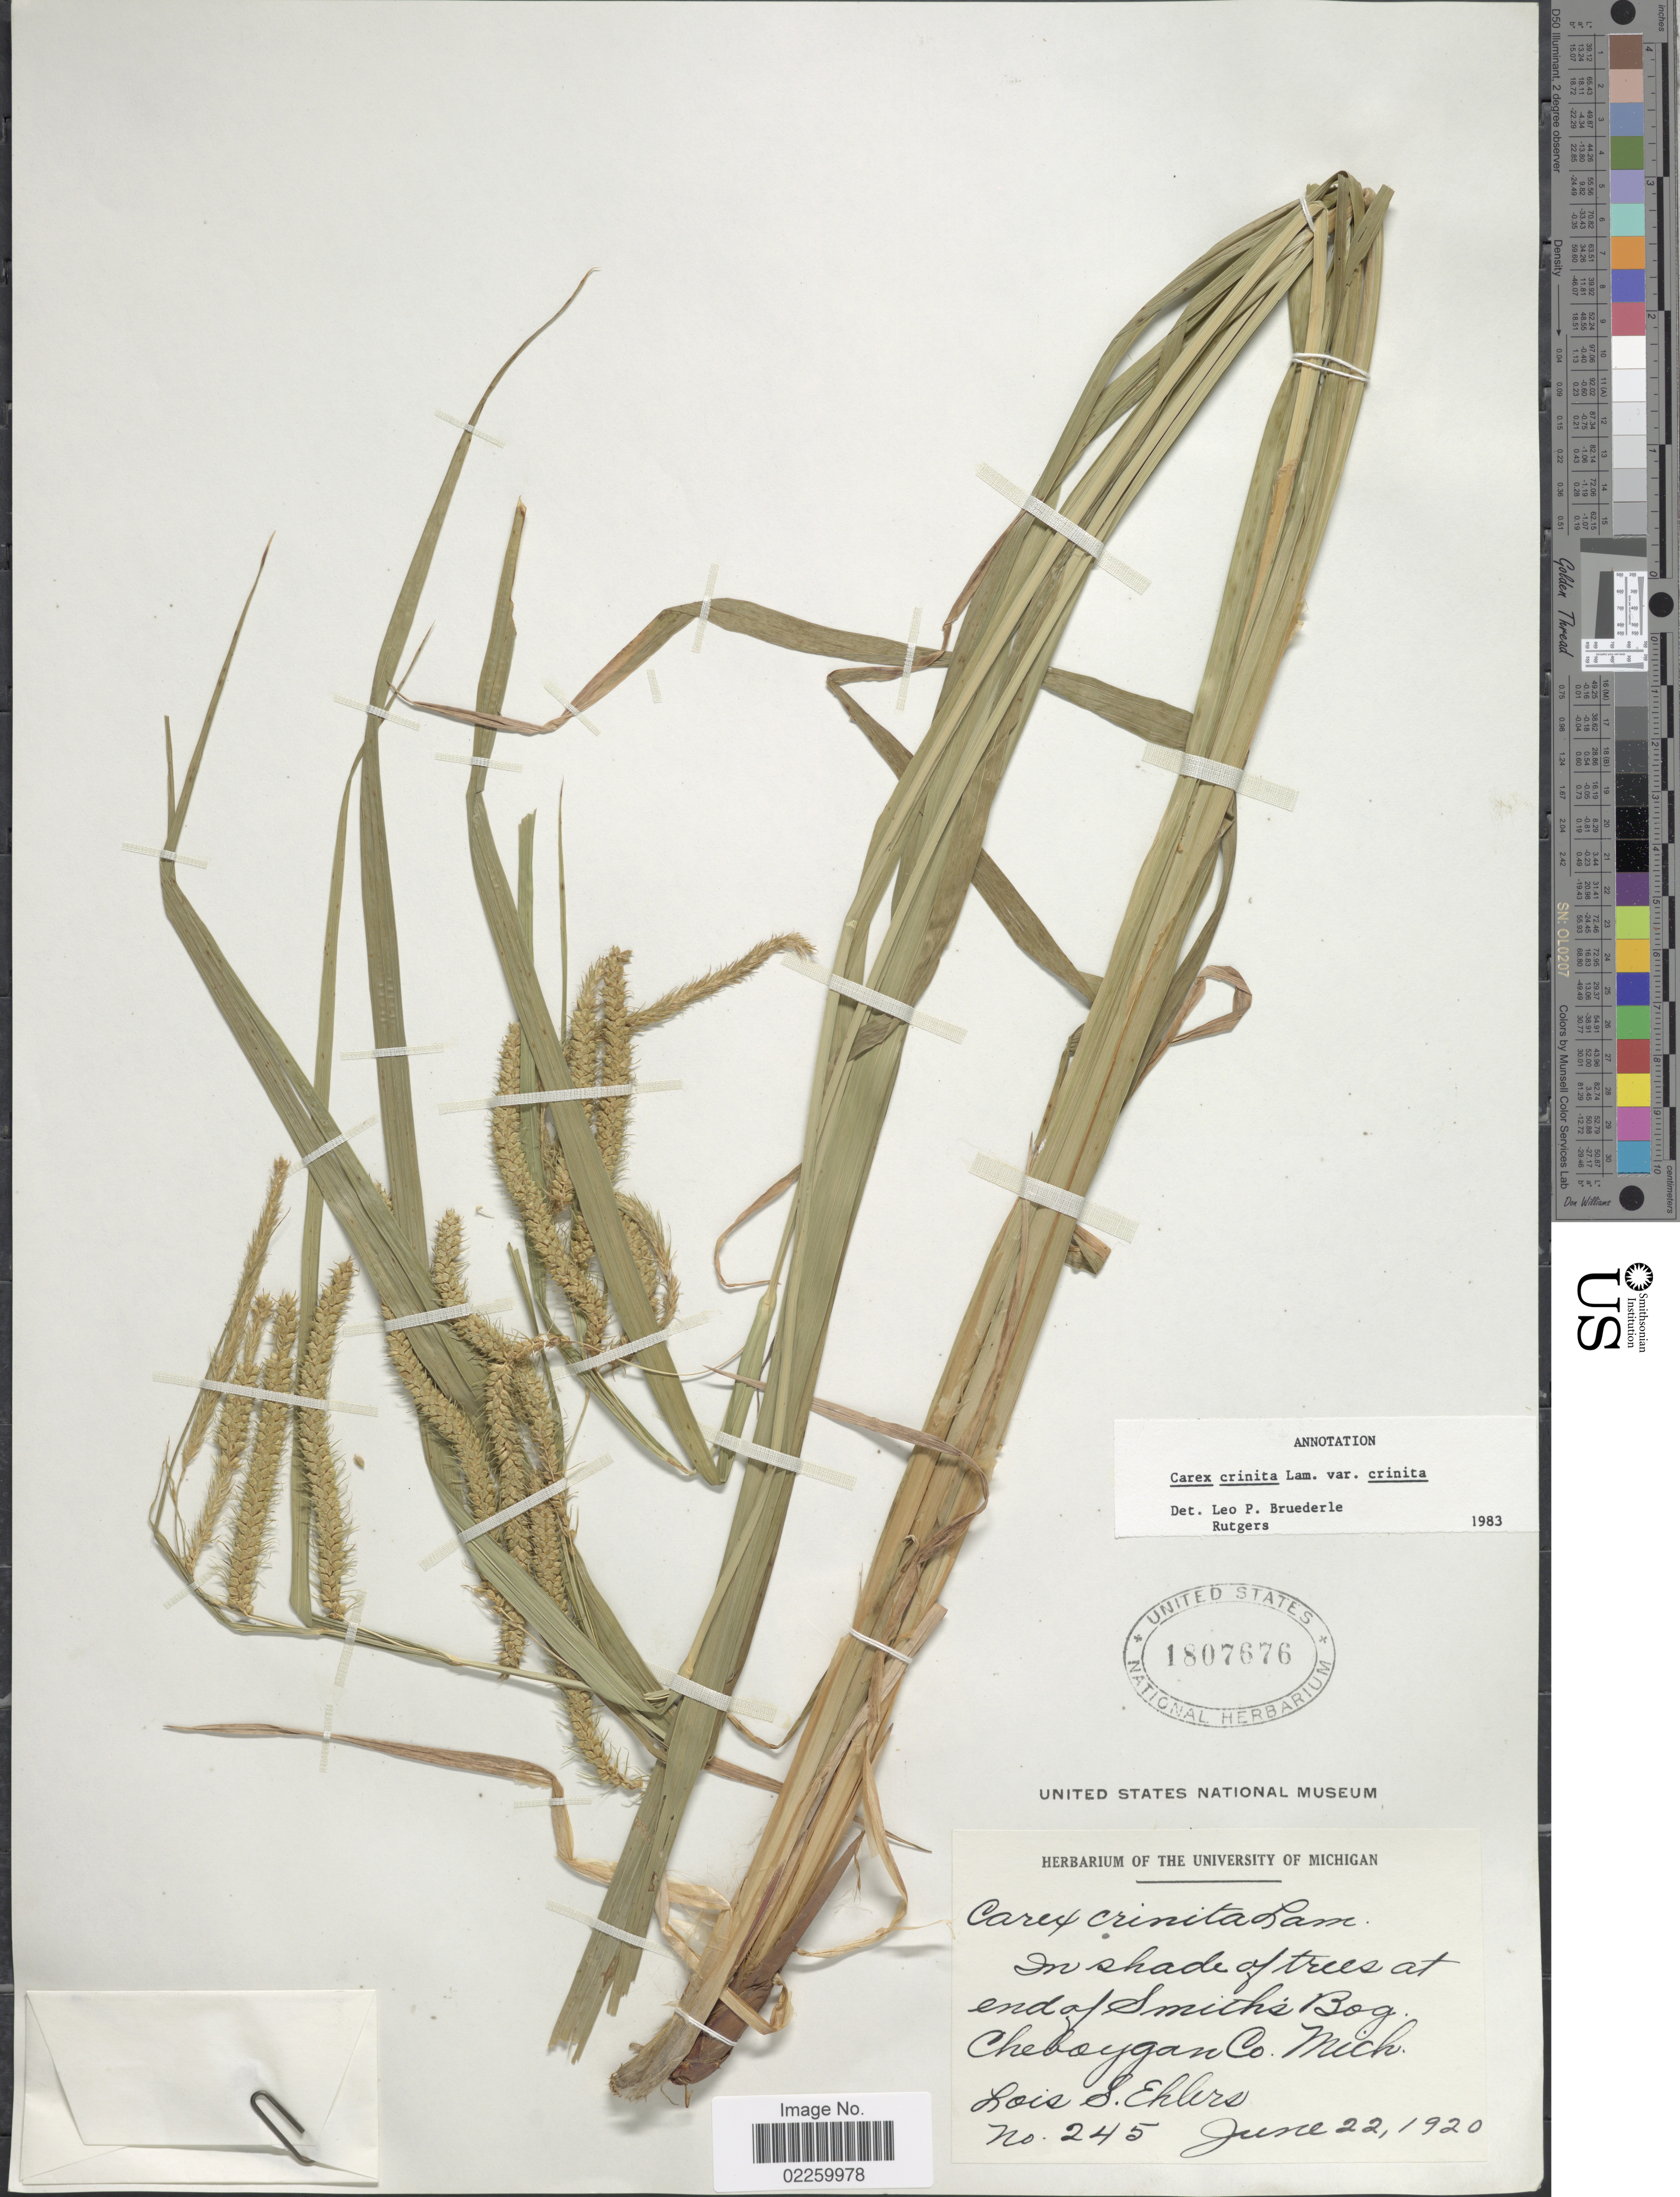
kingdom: Plantae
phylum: Tracheophyta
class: Liliopsida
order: Poales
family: Cyperaceae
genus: Carex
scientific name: Carex crinita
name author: Lam.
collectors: L. Ehlers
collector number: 245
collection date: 1920-06-22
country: United States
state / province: Michigan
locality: In shade of trees at end of Smith's Bog, Cheboygan o., Mich.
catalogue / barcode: US 1807676